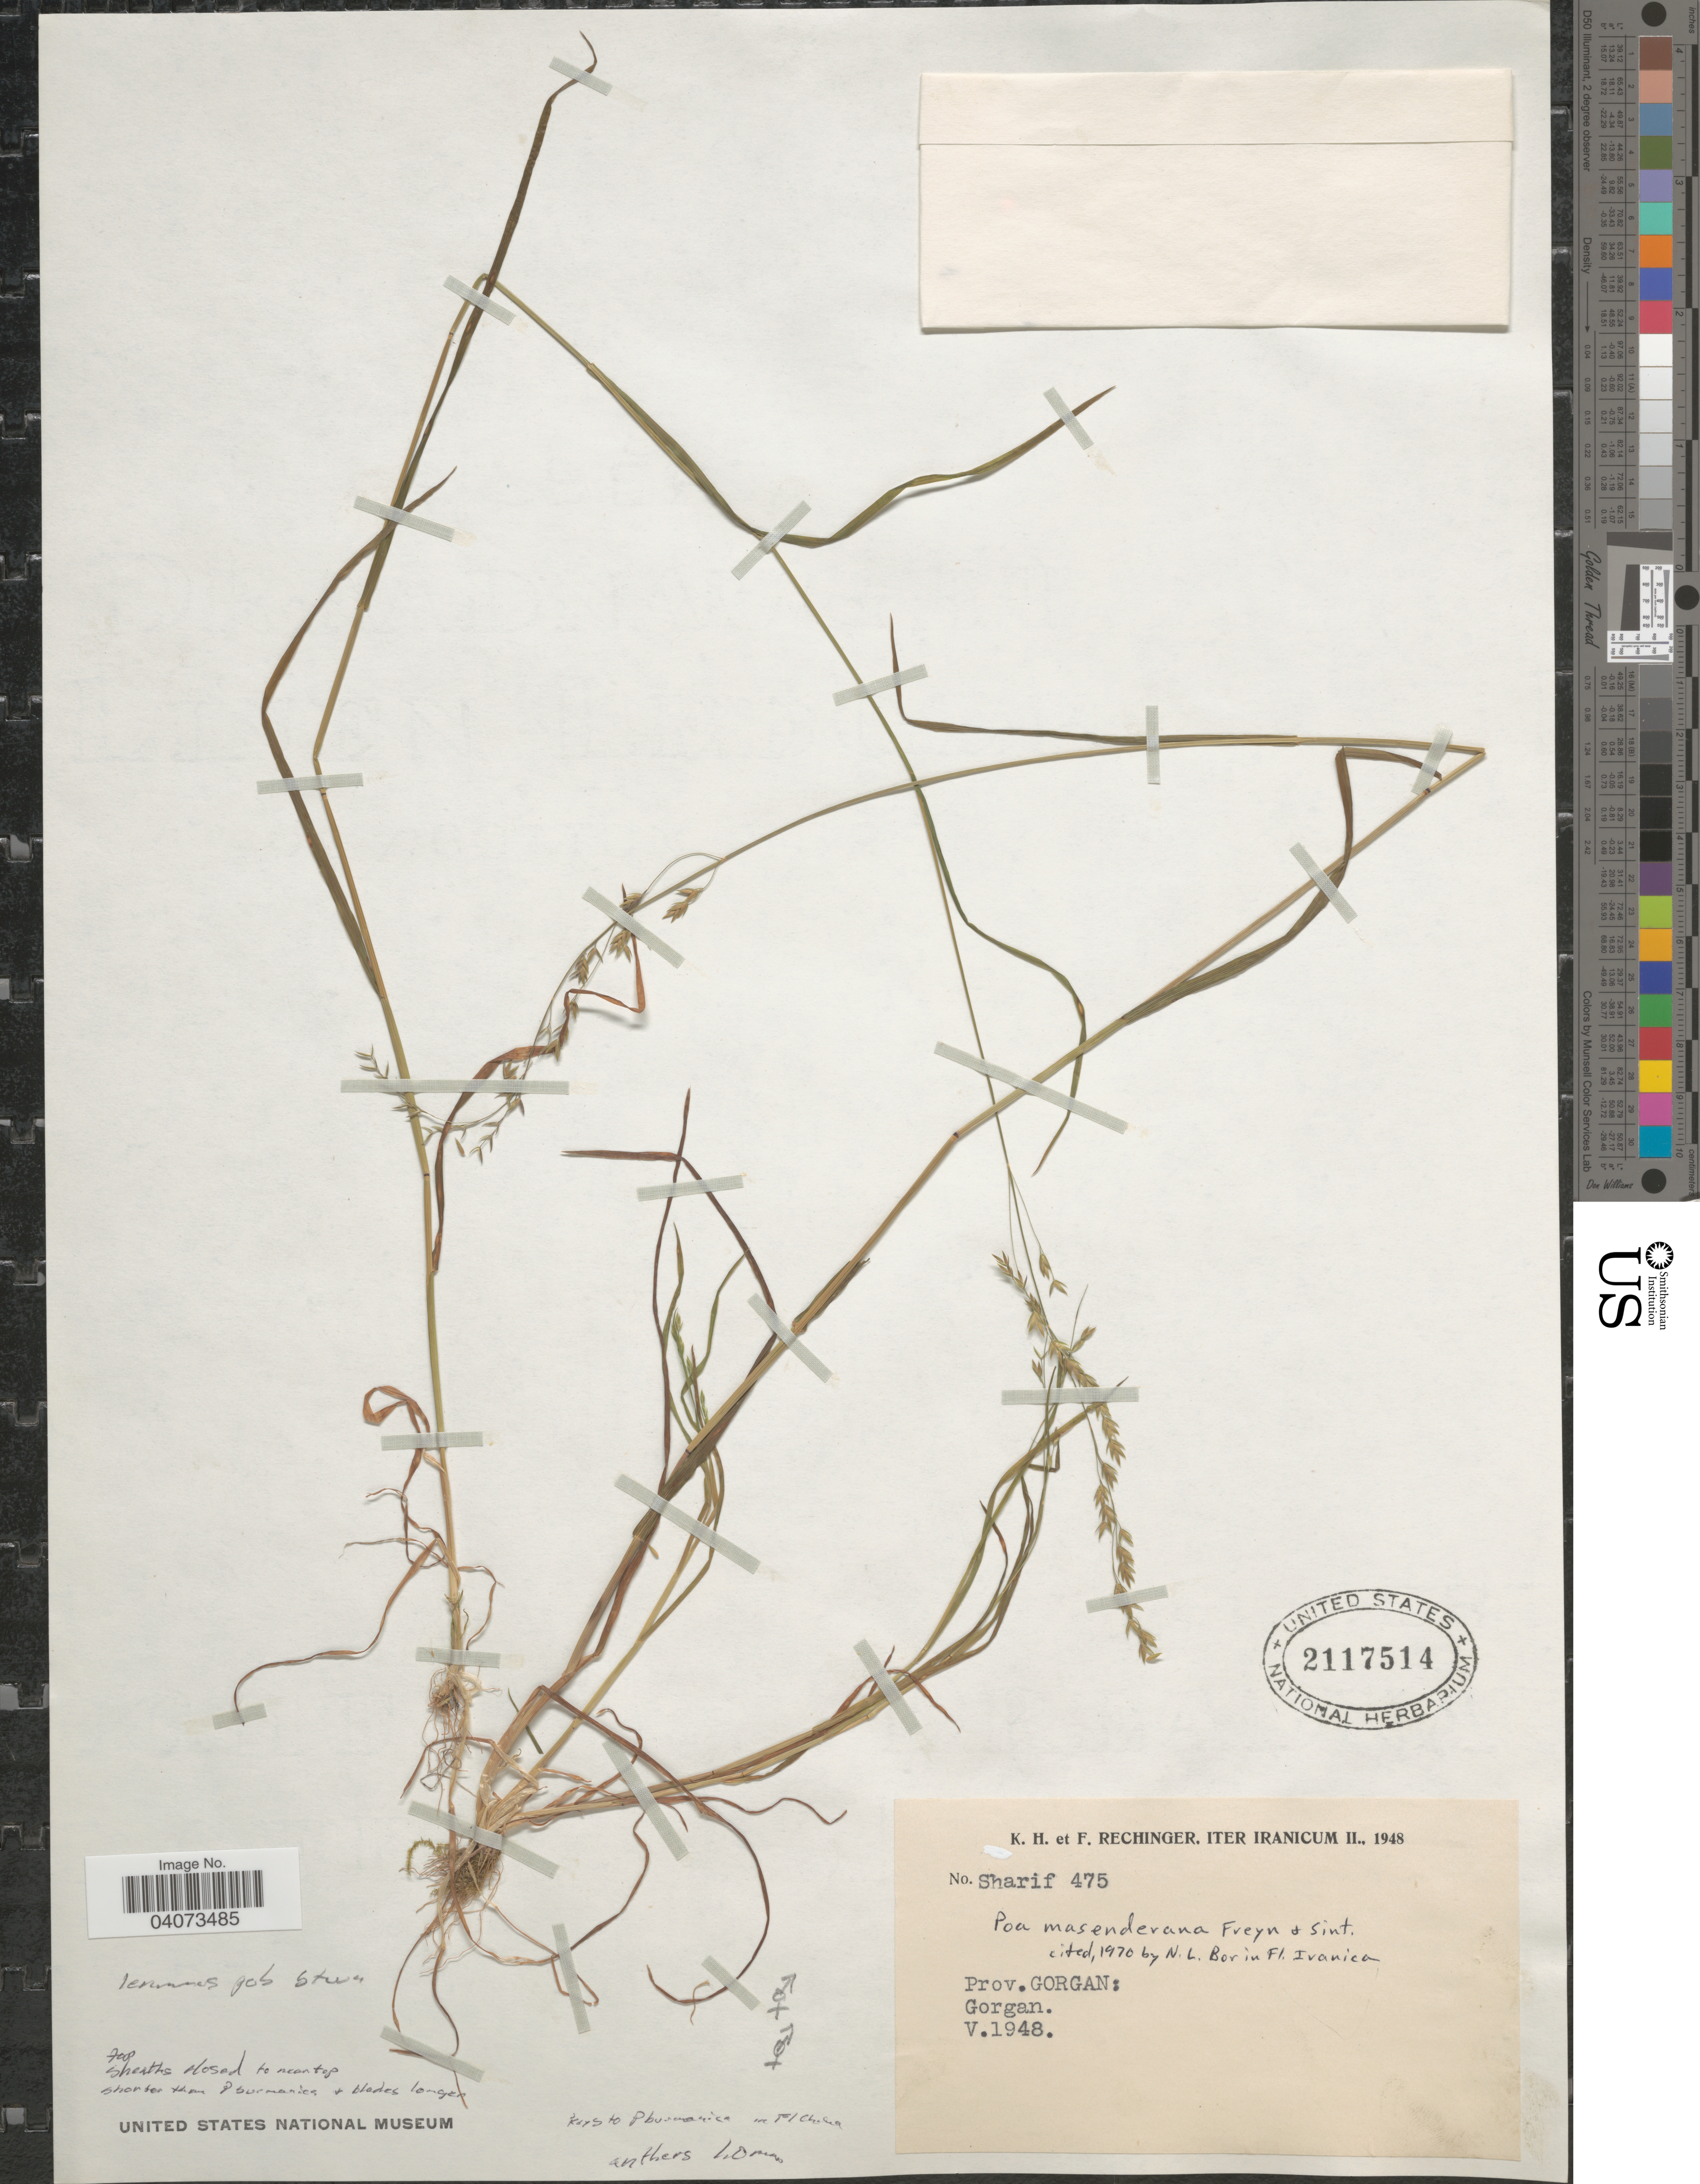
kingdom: Plantae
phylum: Tracheophyta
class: Liliopsida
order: Poales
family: Poaceae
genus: Poa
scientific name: Poa masenderana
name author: Freyn & Sint.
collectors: K. H. Rechinger & F. Rechinger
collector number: Sharif 475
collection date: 1948-05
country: Iran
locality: Iter Iranicum II., 1948. Prov. Gorgan: Gorgan.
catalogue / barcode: US 2117514